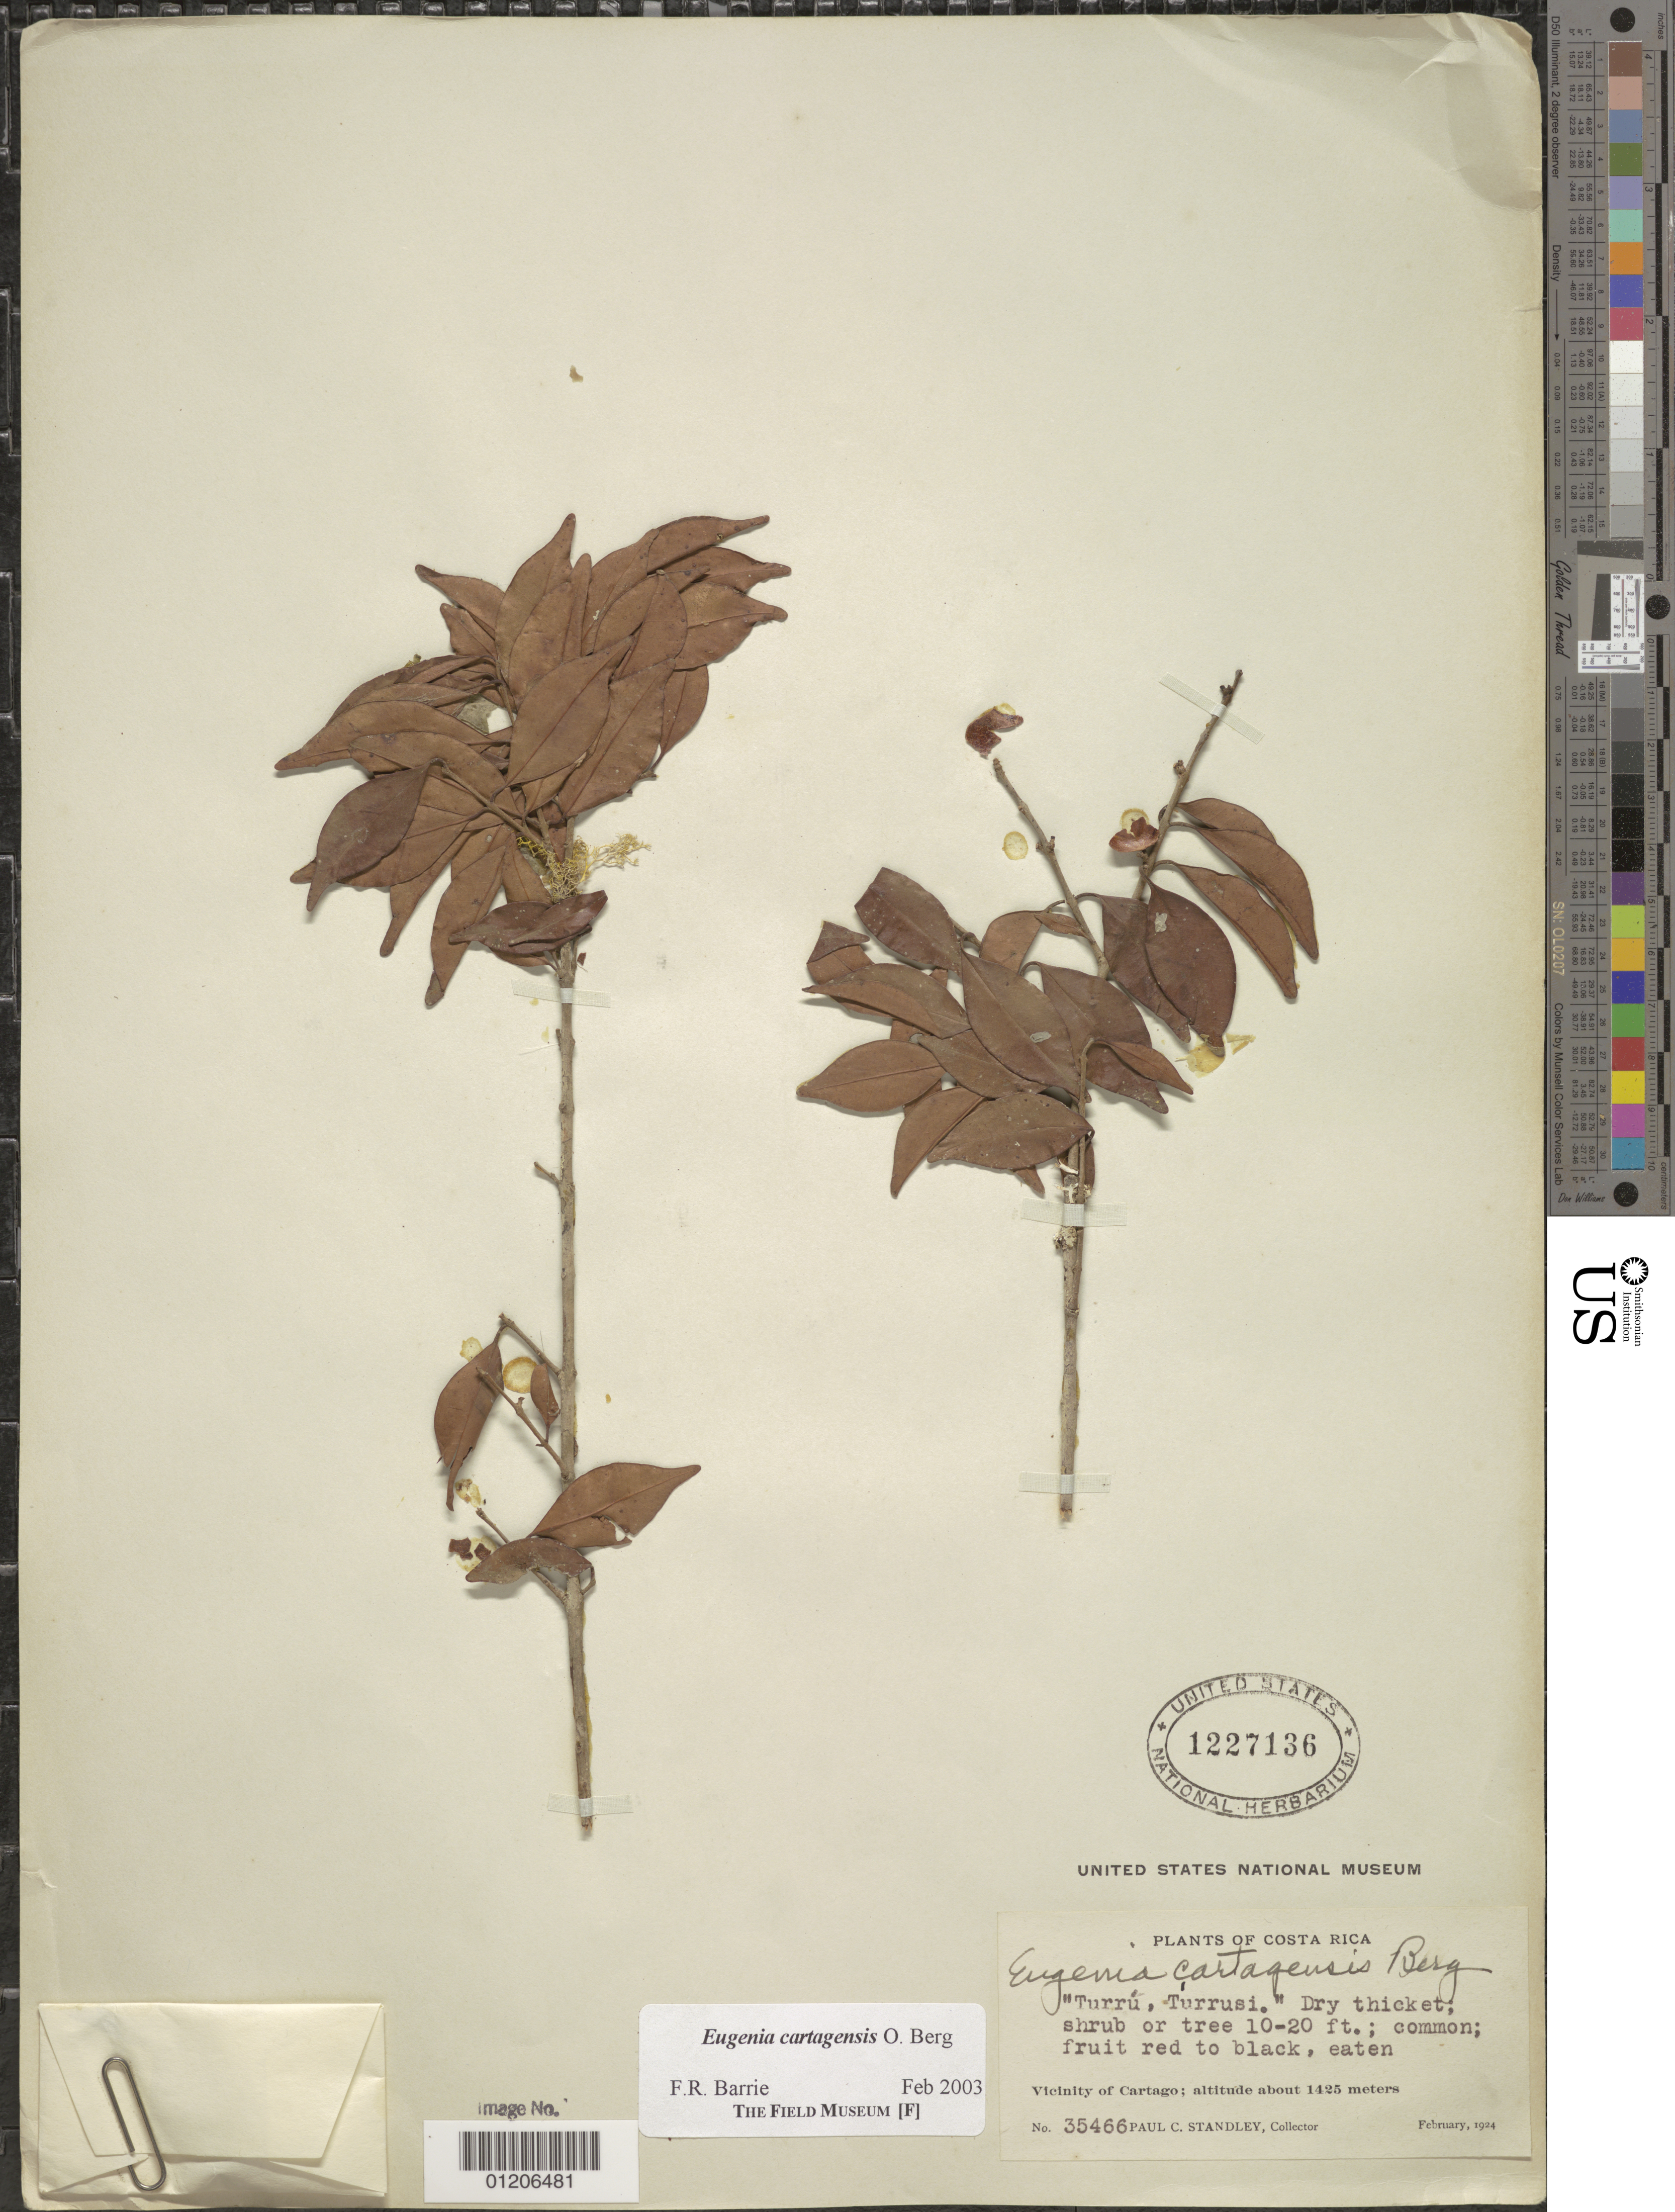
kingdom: Plantae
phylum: Tracheophyta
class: Magnoliopsida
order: Myrtales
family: Myrtaceae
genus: Eugenia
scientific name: Eugenia cartagensis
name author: O. Berg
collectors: P. C. Standley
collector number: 35466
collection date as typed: Feb 1924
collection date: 1924-02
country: Costa Rica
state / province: Cartago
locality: Vicinity of Cartago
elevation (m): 1425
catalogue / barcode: US 1227136